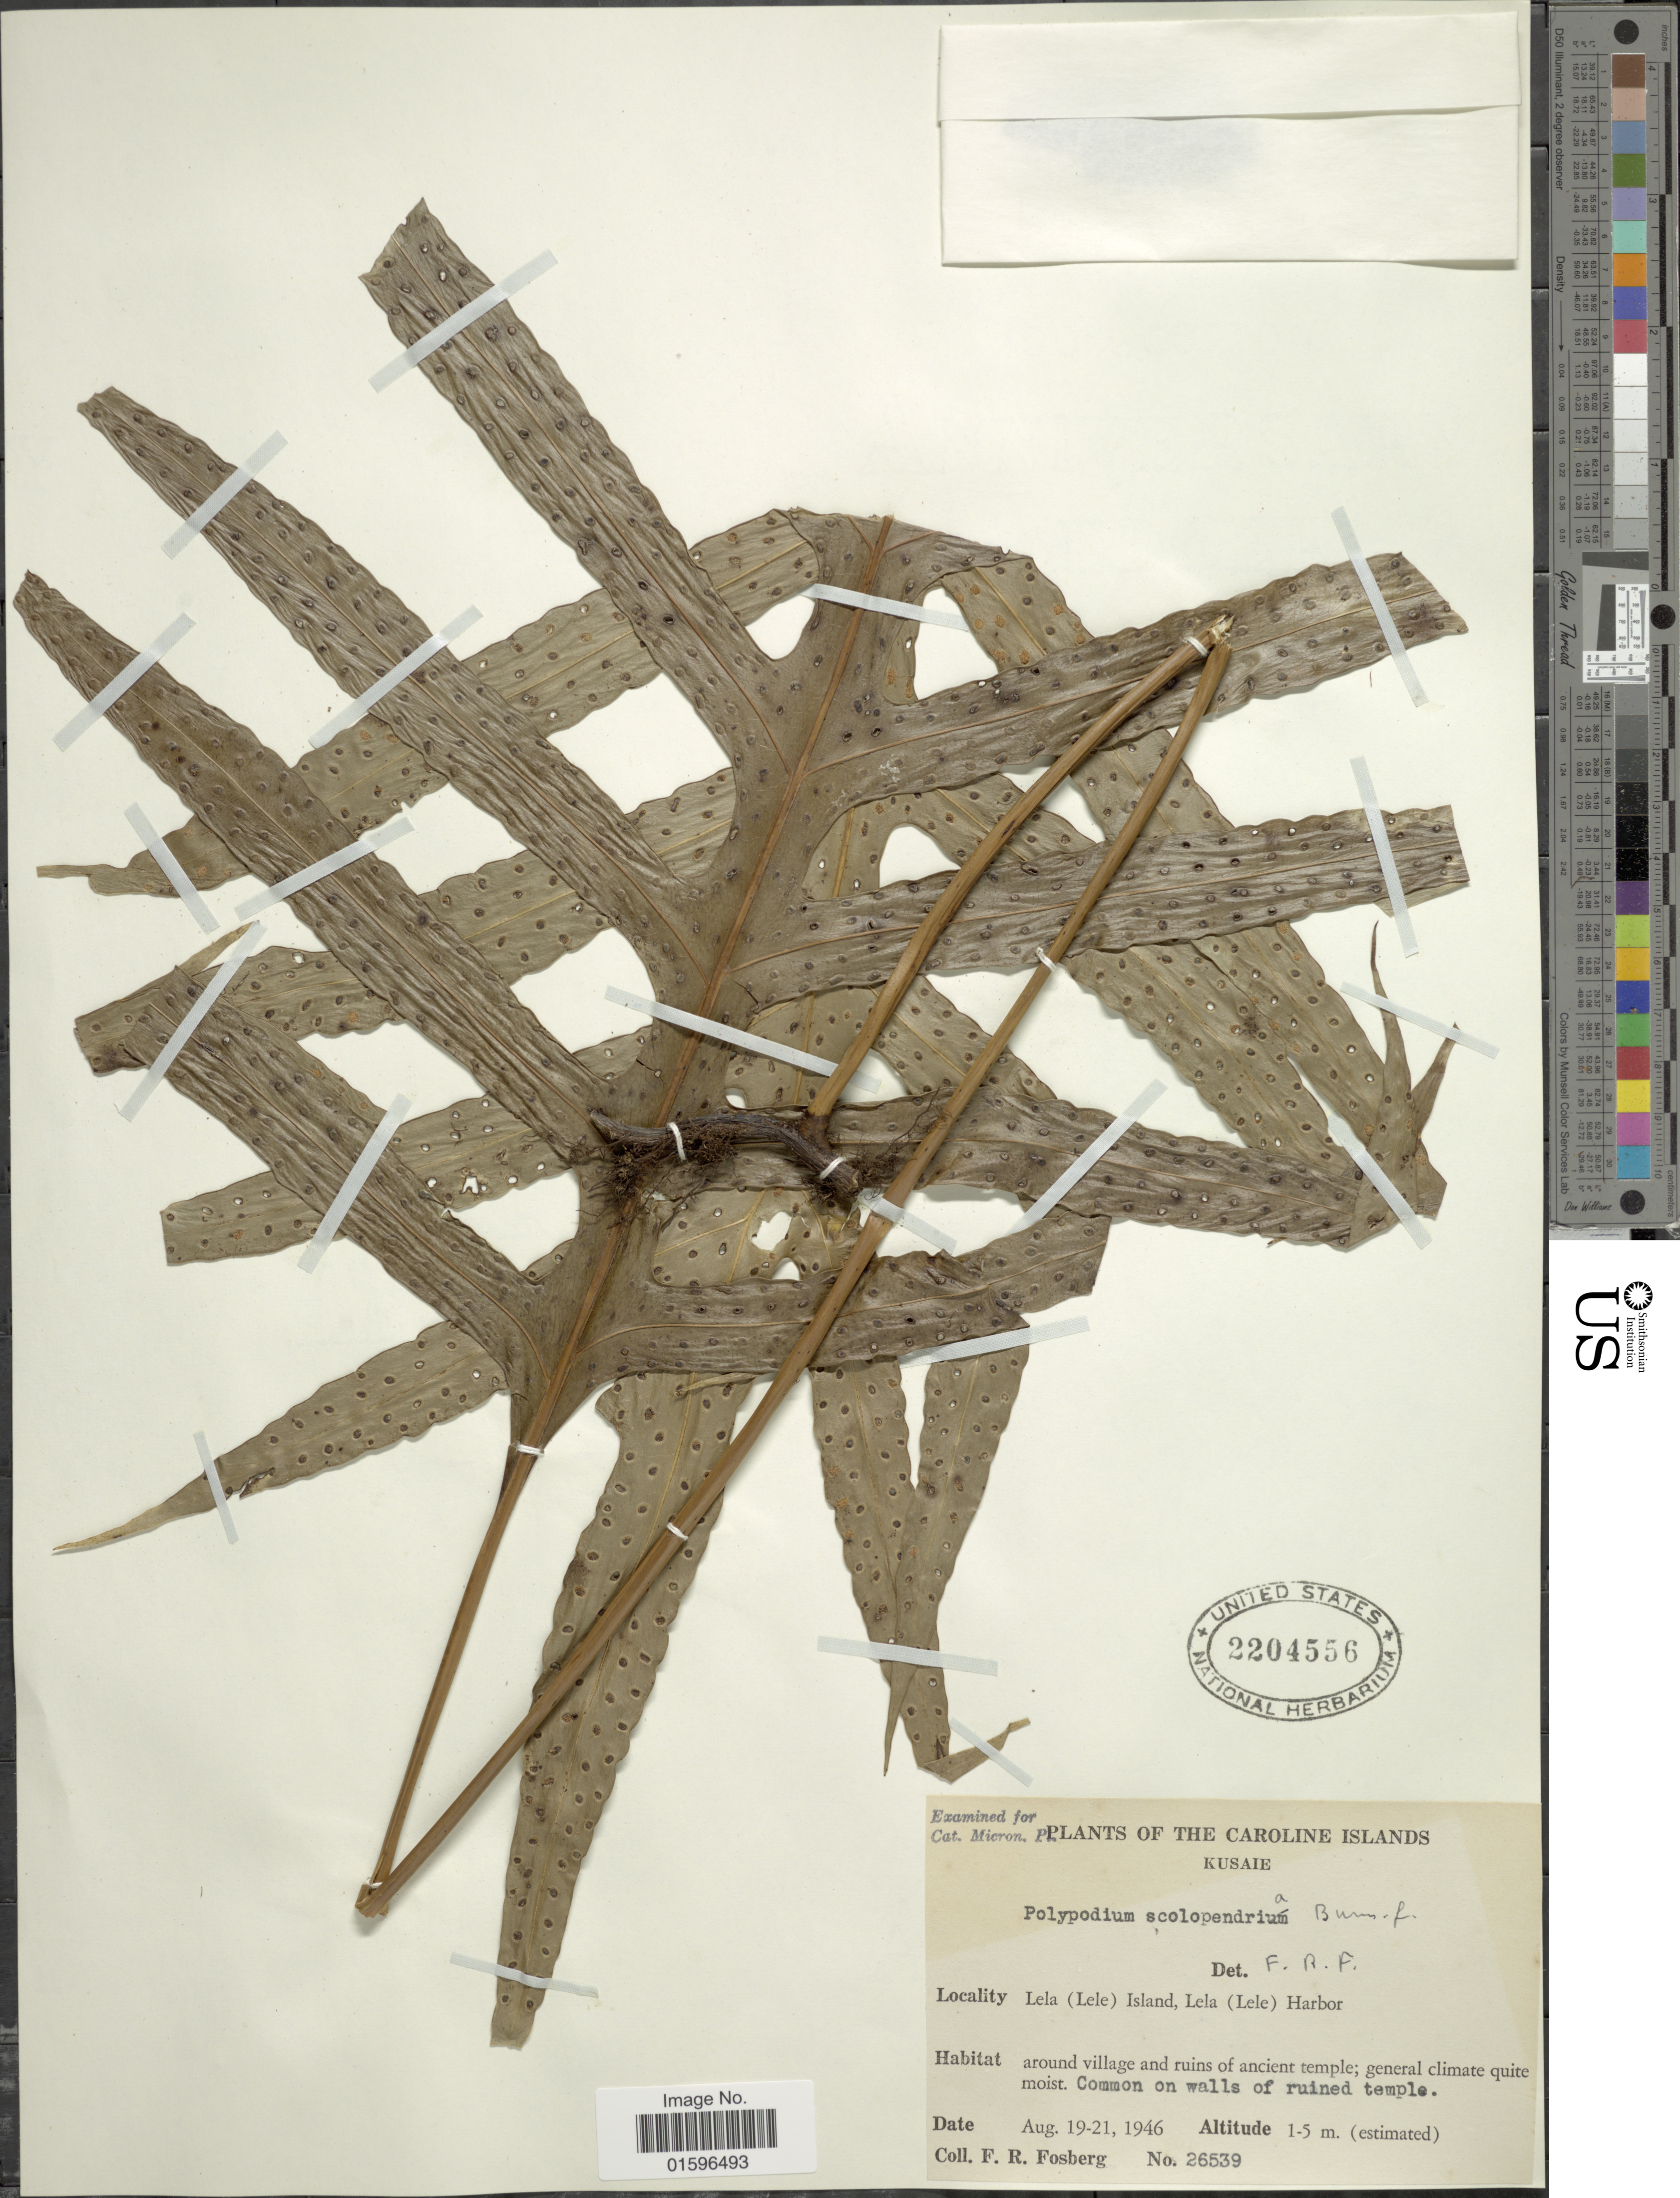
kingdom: Plantae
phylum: Tracheophyta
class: Polypodiopsida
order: Polypodiales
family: Polypodiaceae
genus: Polypodium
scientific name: Polypodium scolopendria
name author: Burm. f.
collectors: F. R. Fosberg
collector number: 26539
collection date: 1946-08-19/1946-08-21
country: Micronesia, Federated States of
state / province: Kosrae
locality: Carolines Islands, Kusaie, Lela (Lele) Island, Lela (Lele) Harbor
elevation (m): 1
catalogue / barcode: US 2204556